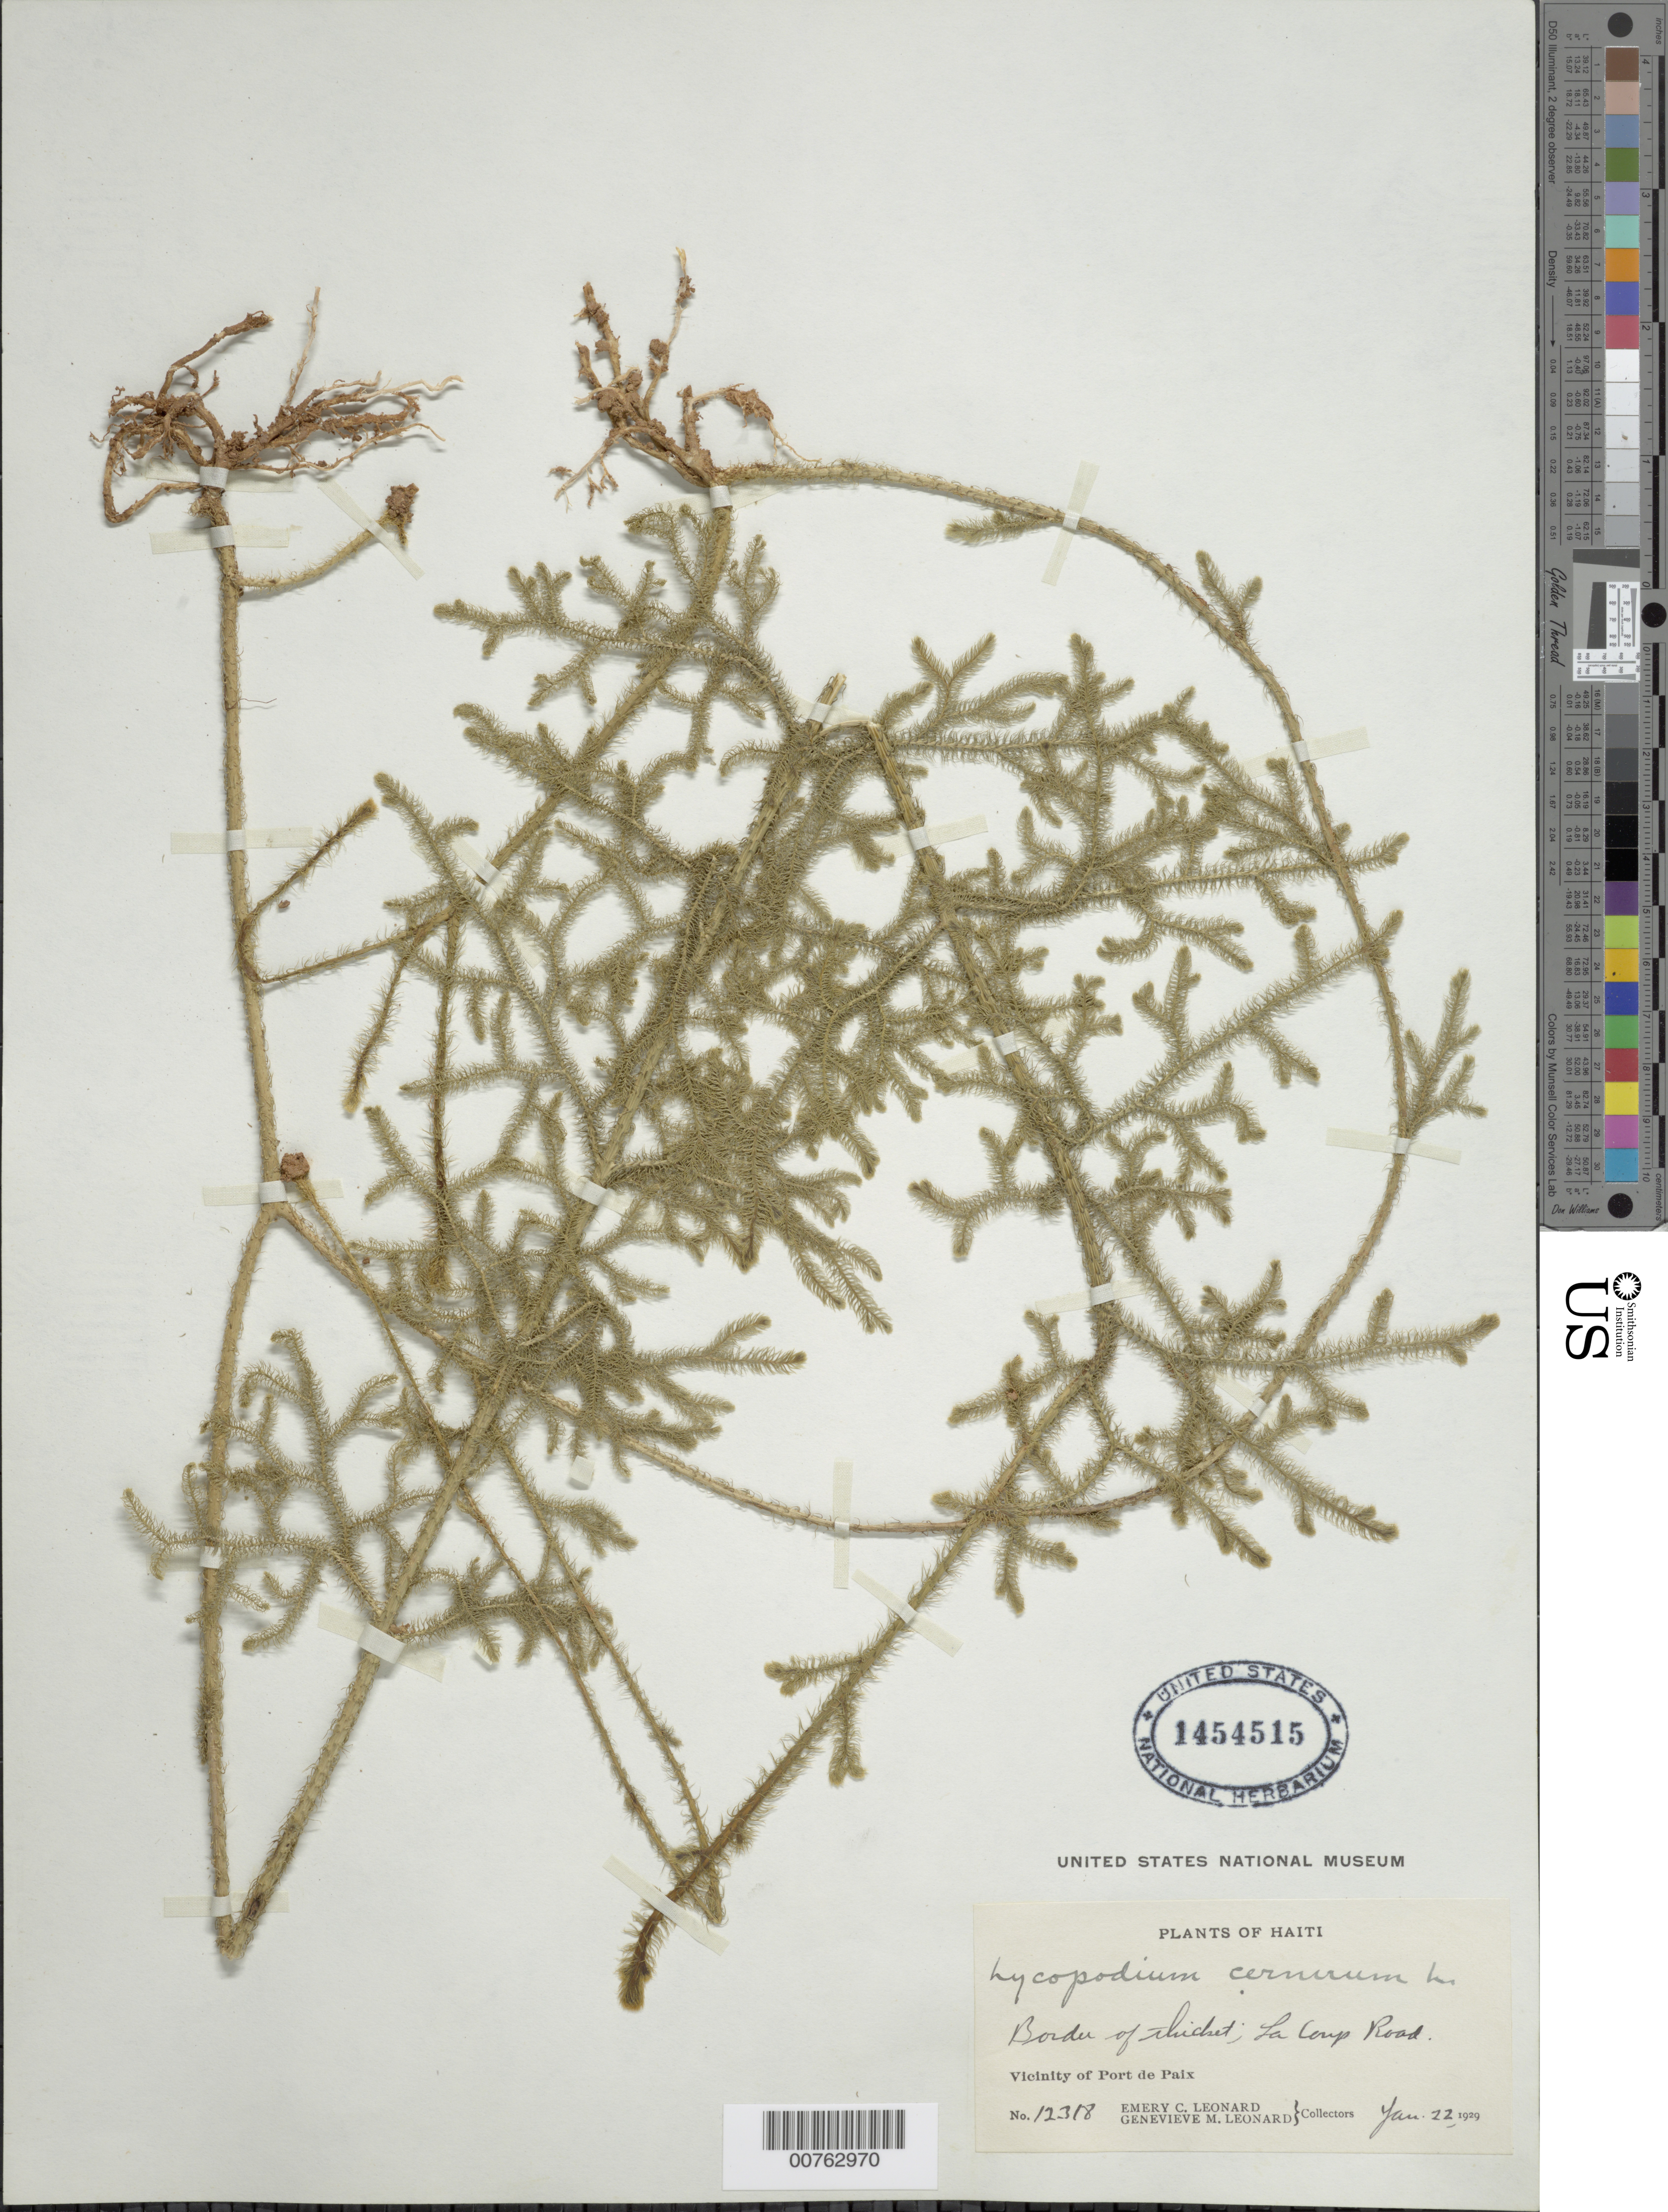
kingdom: Plantae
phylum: Tracheophyta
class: Lycopodiopsida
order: Lycopodiales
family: Lycopodiaceae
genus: Palhinhaea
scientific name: Palhinhaea cernua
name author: (L.) Vasc. & Franco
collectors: E. C. Leonard & G. M. Leonard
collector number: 12318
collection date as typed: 22 Jan 1929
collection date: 1929-01-22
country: Haiti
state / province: Nord-Óuest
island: Hispaniola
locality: Vicinity of Port de PaiDepartement du NordOuest. La Comp Road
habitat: Border of thicket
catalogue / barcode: US 1454515